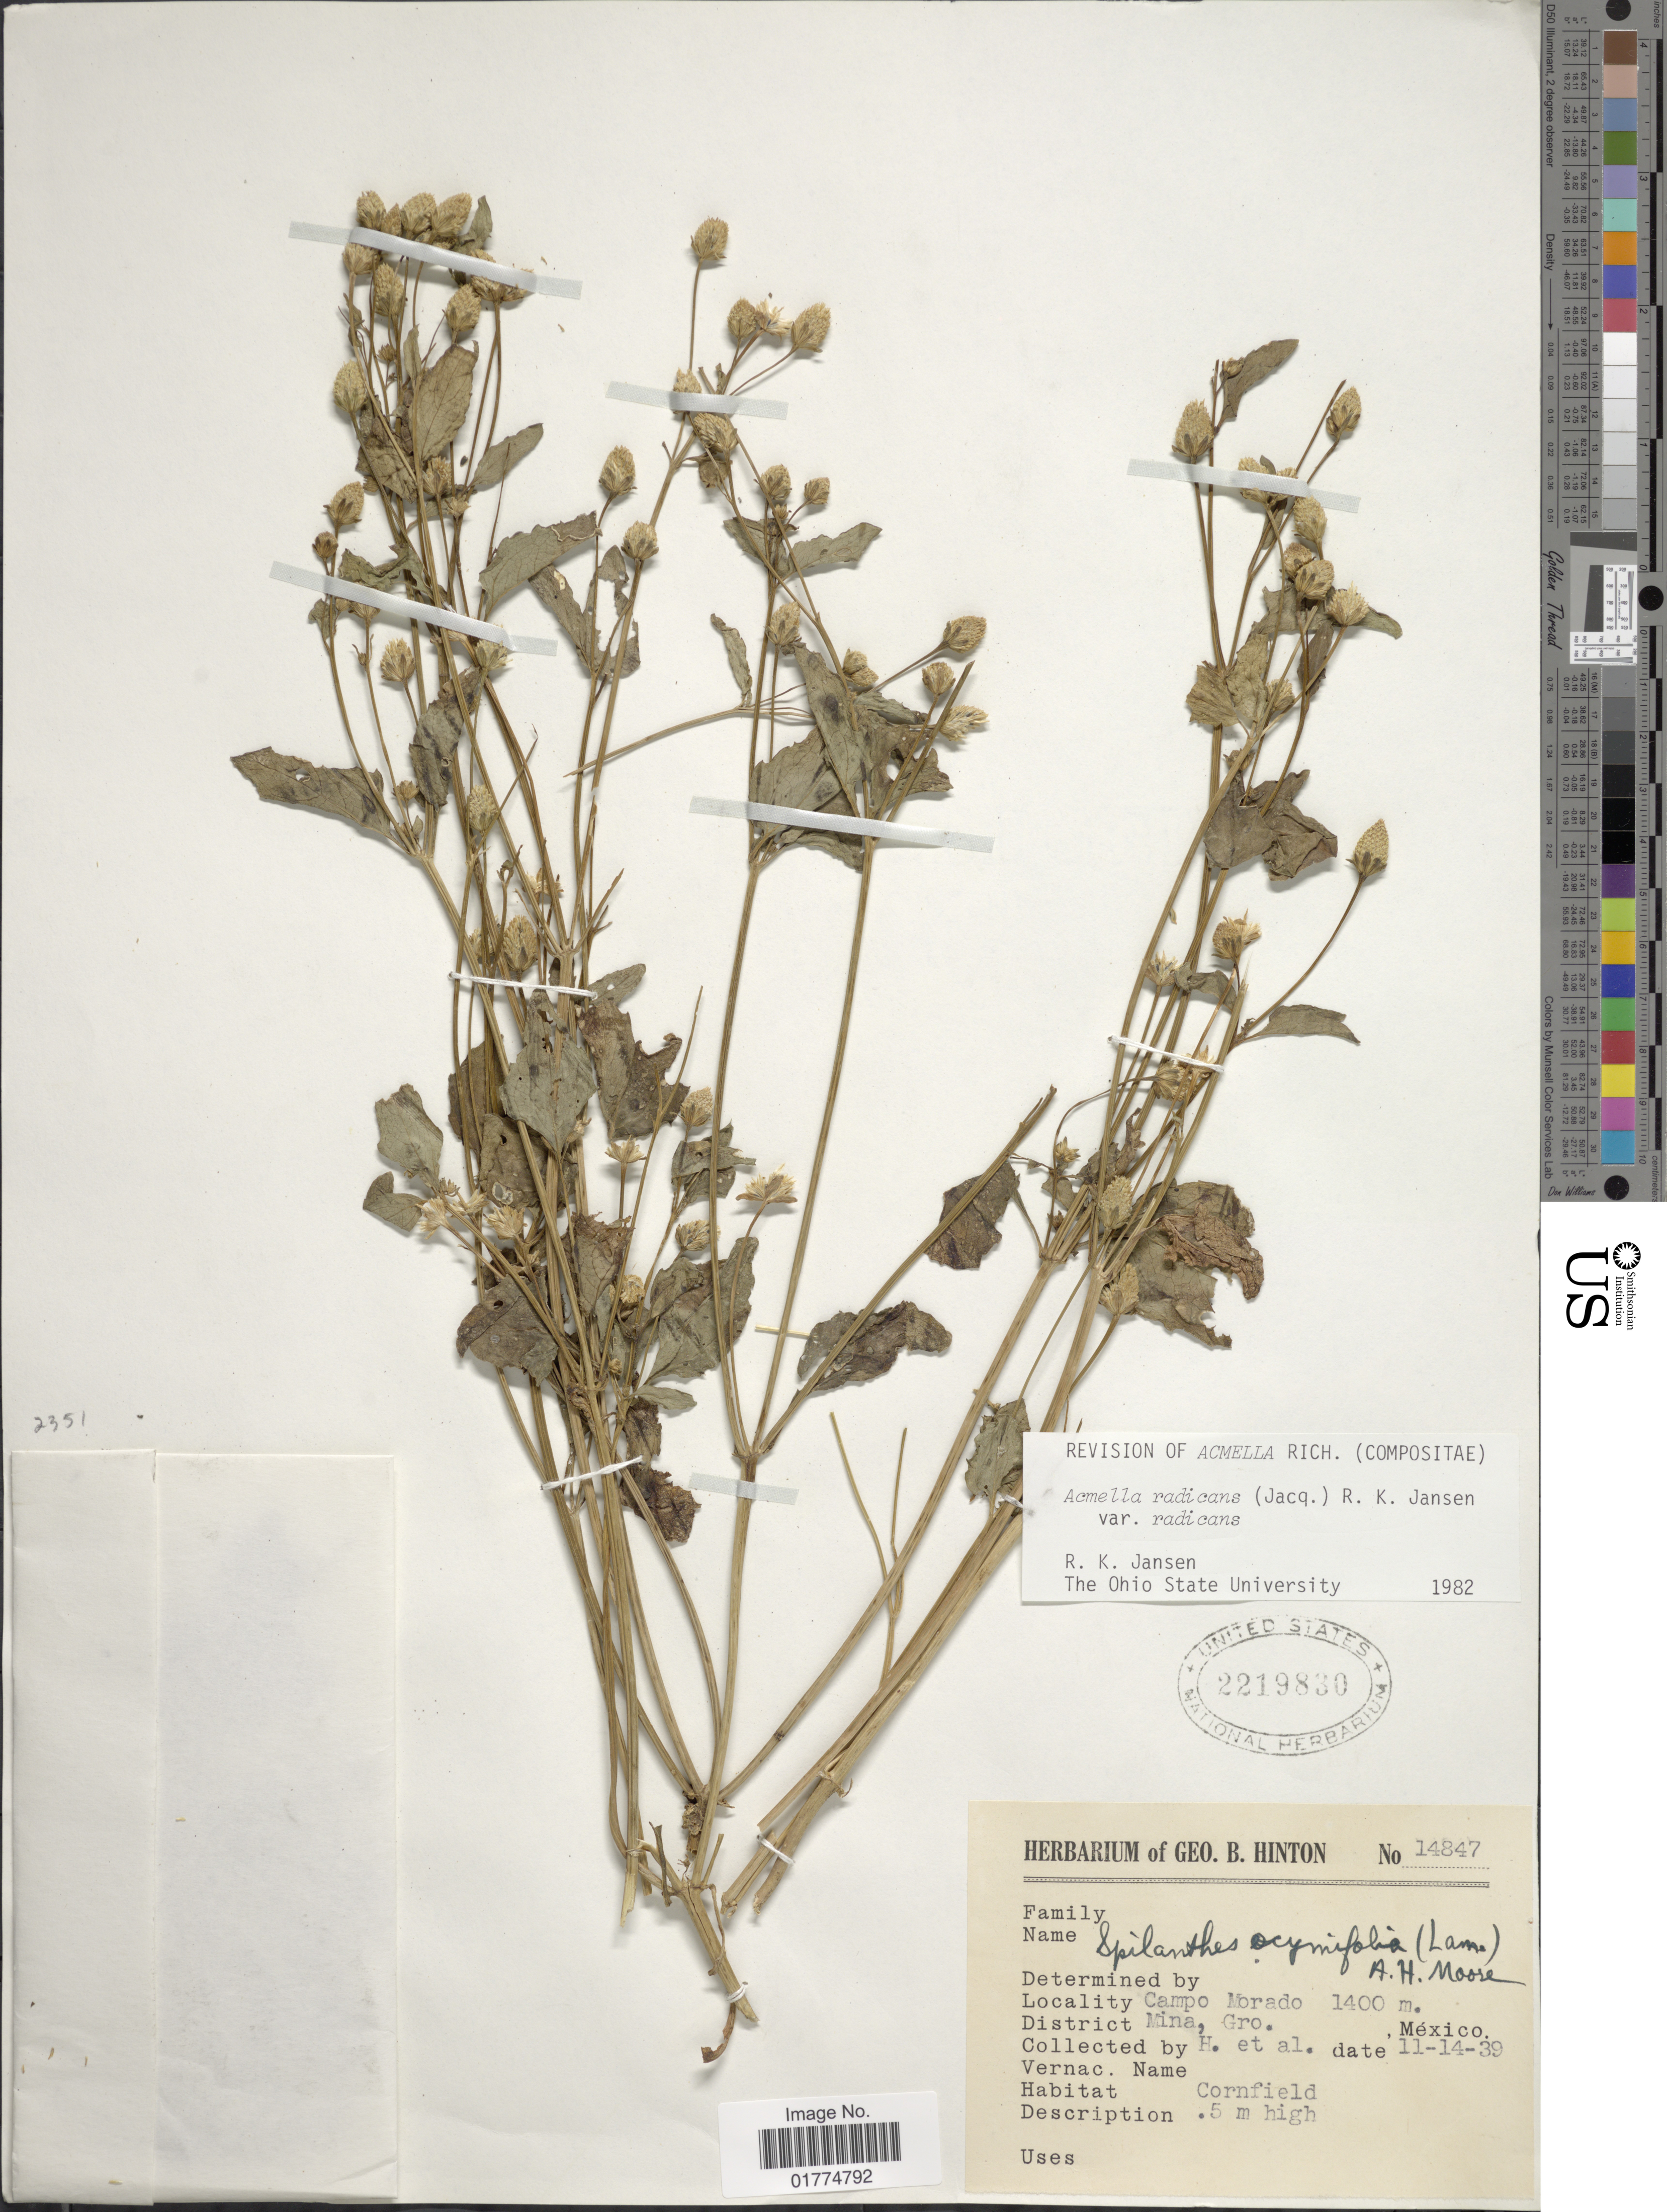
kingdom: Plantae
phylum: Tracheophyta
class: Magnoliopsida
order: Asterales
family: Asteraceae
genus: Acmella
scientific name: Acmella radicans var. radicans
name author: (Jacq.) R.K. Jansen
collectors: G. B. Hinton & et al.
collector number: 14847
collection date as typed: Transcribed d/m/y: 14/11/39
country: Mexico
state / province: Guerrero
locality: Campo Morado. District Mina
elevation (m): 1400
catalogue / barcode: US 2219830